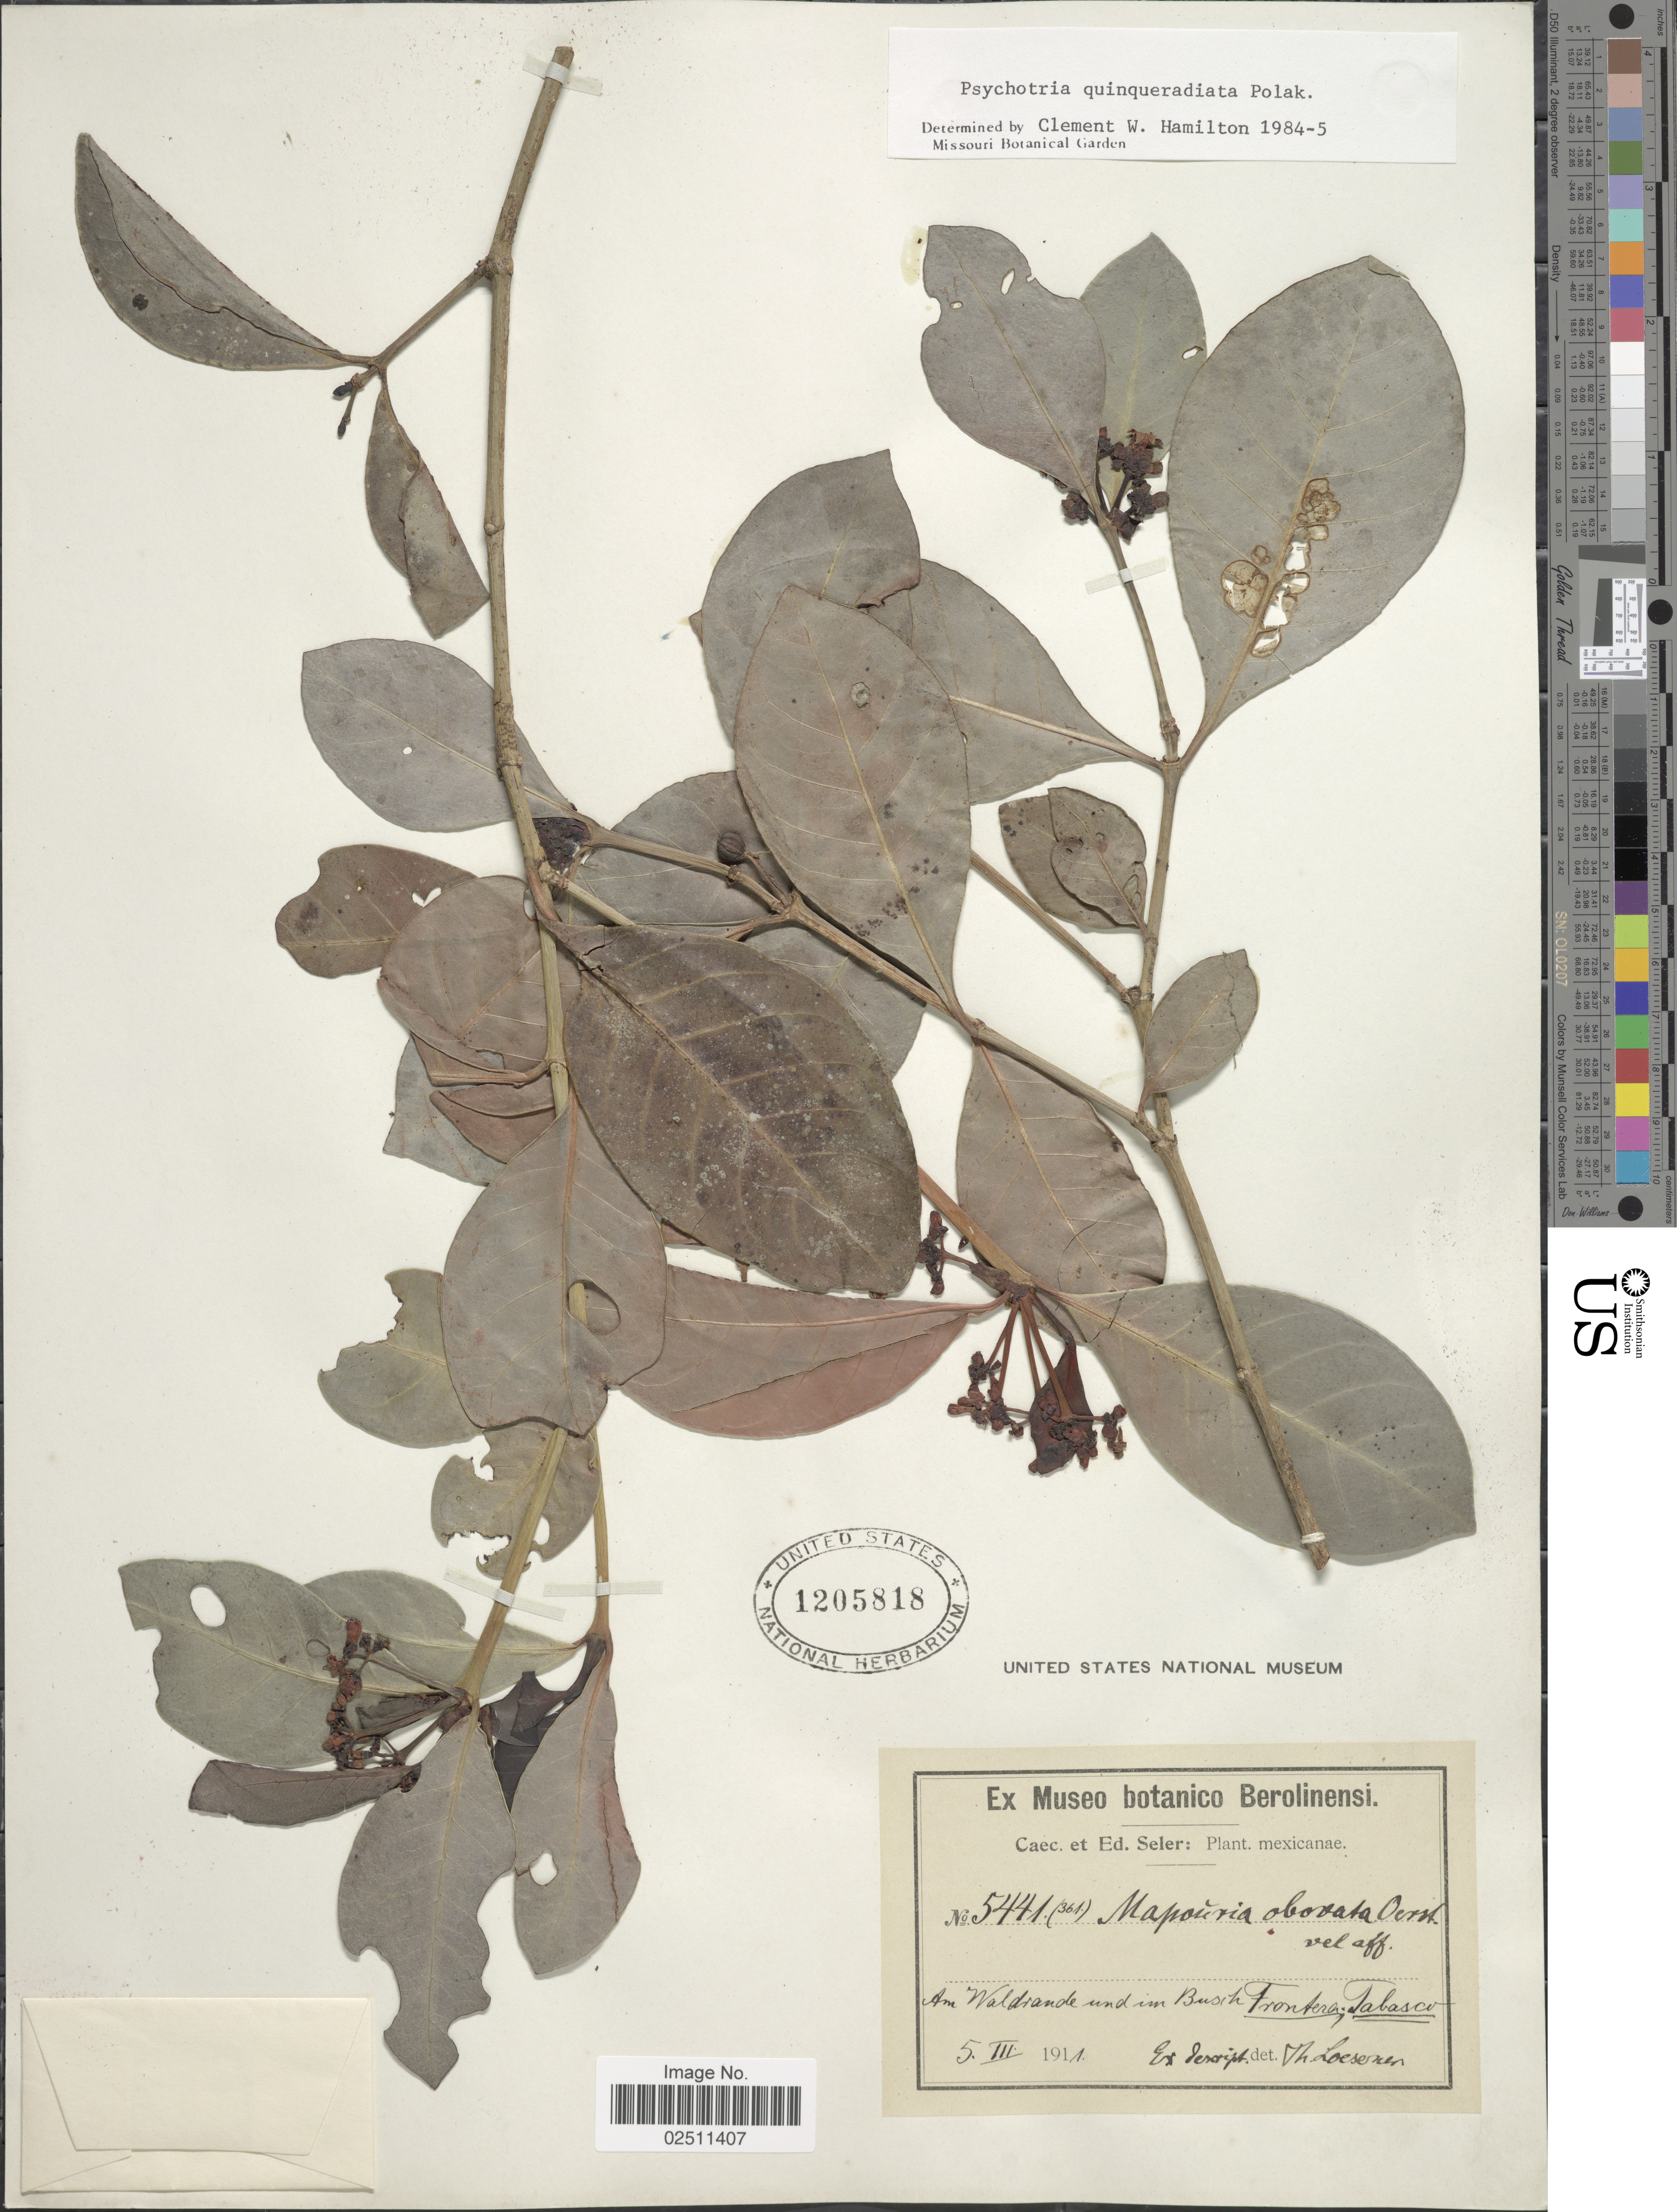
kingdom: Plantae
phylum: Tracheophyta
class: Magnoliopsida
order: Gentianales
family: Rubiaceae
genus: Psychotria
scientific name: Psychotria quinqueradiata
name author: Pol.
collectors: ex Caec. et Ed Seler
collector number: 5441/361?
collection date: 1911-03-05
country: Mexico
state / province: Tabasco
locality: Am Waldrande und im Busch, Frontera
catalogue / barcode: US 1205818